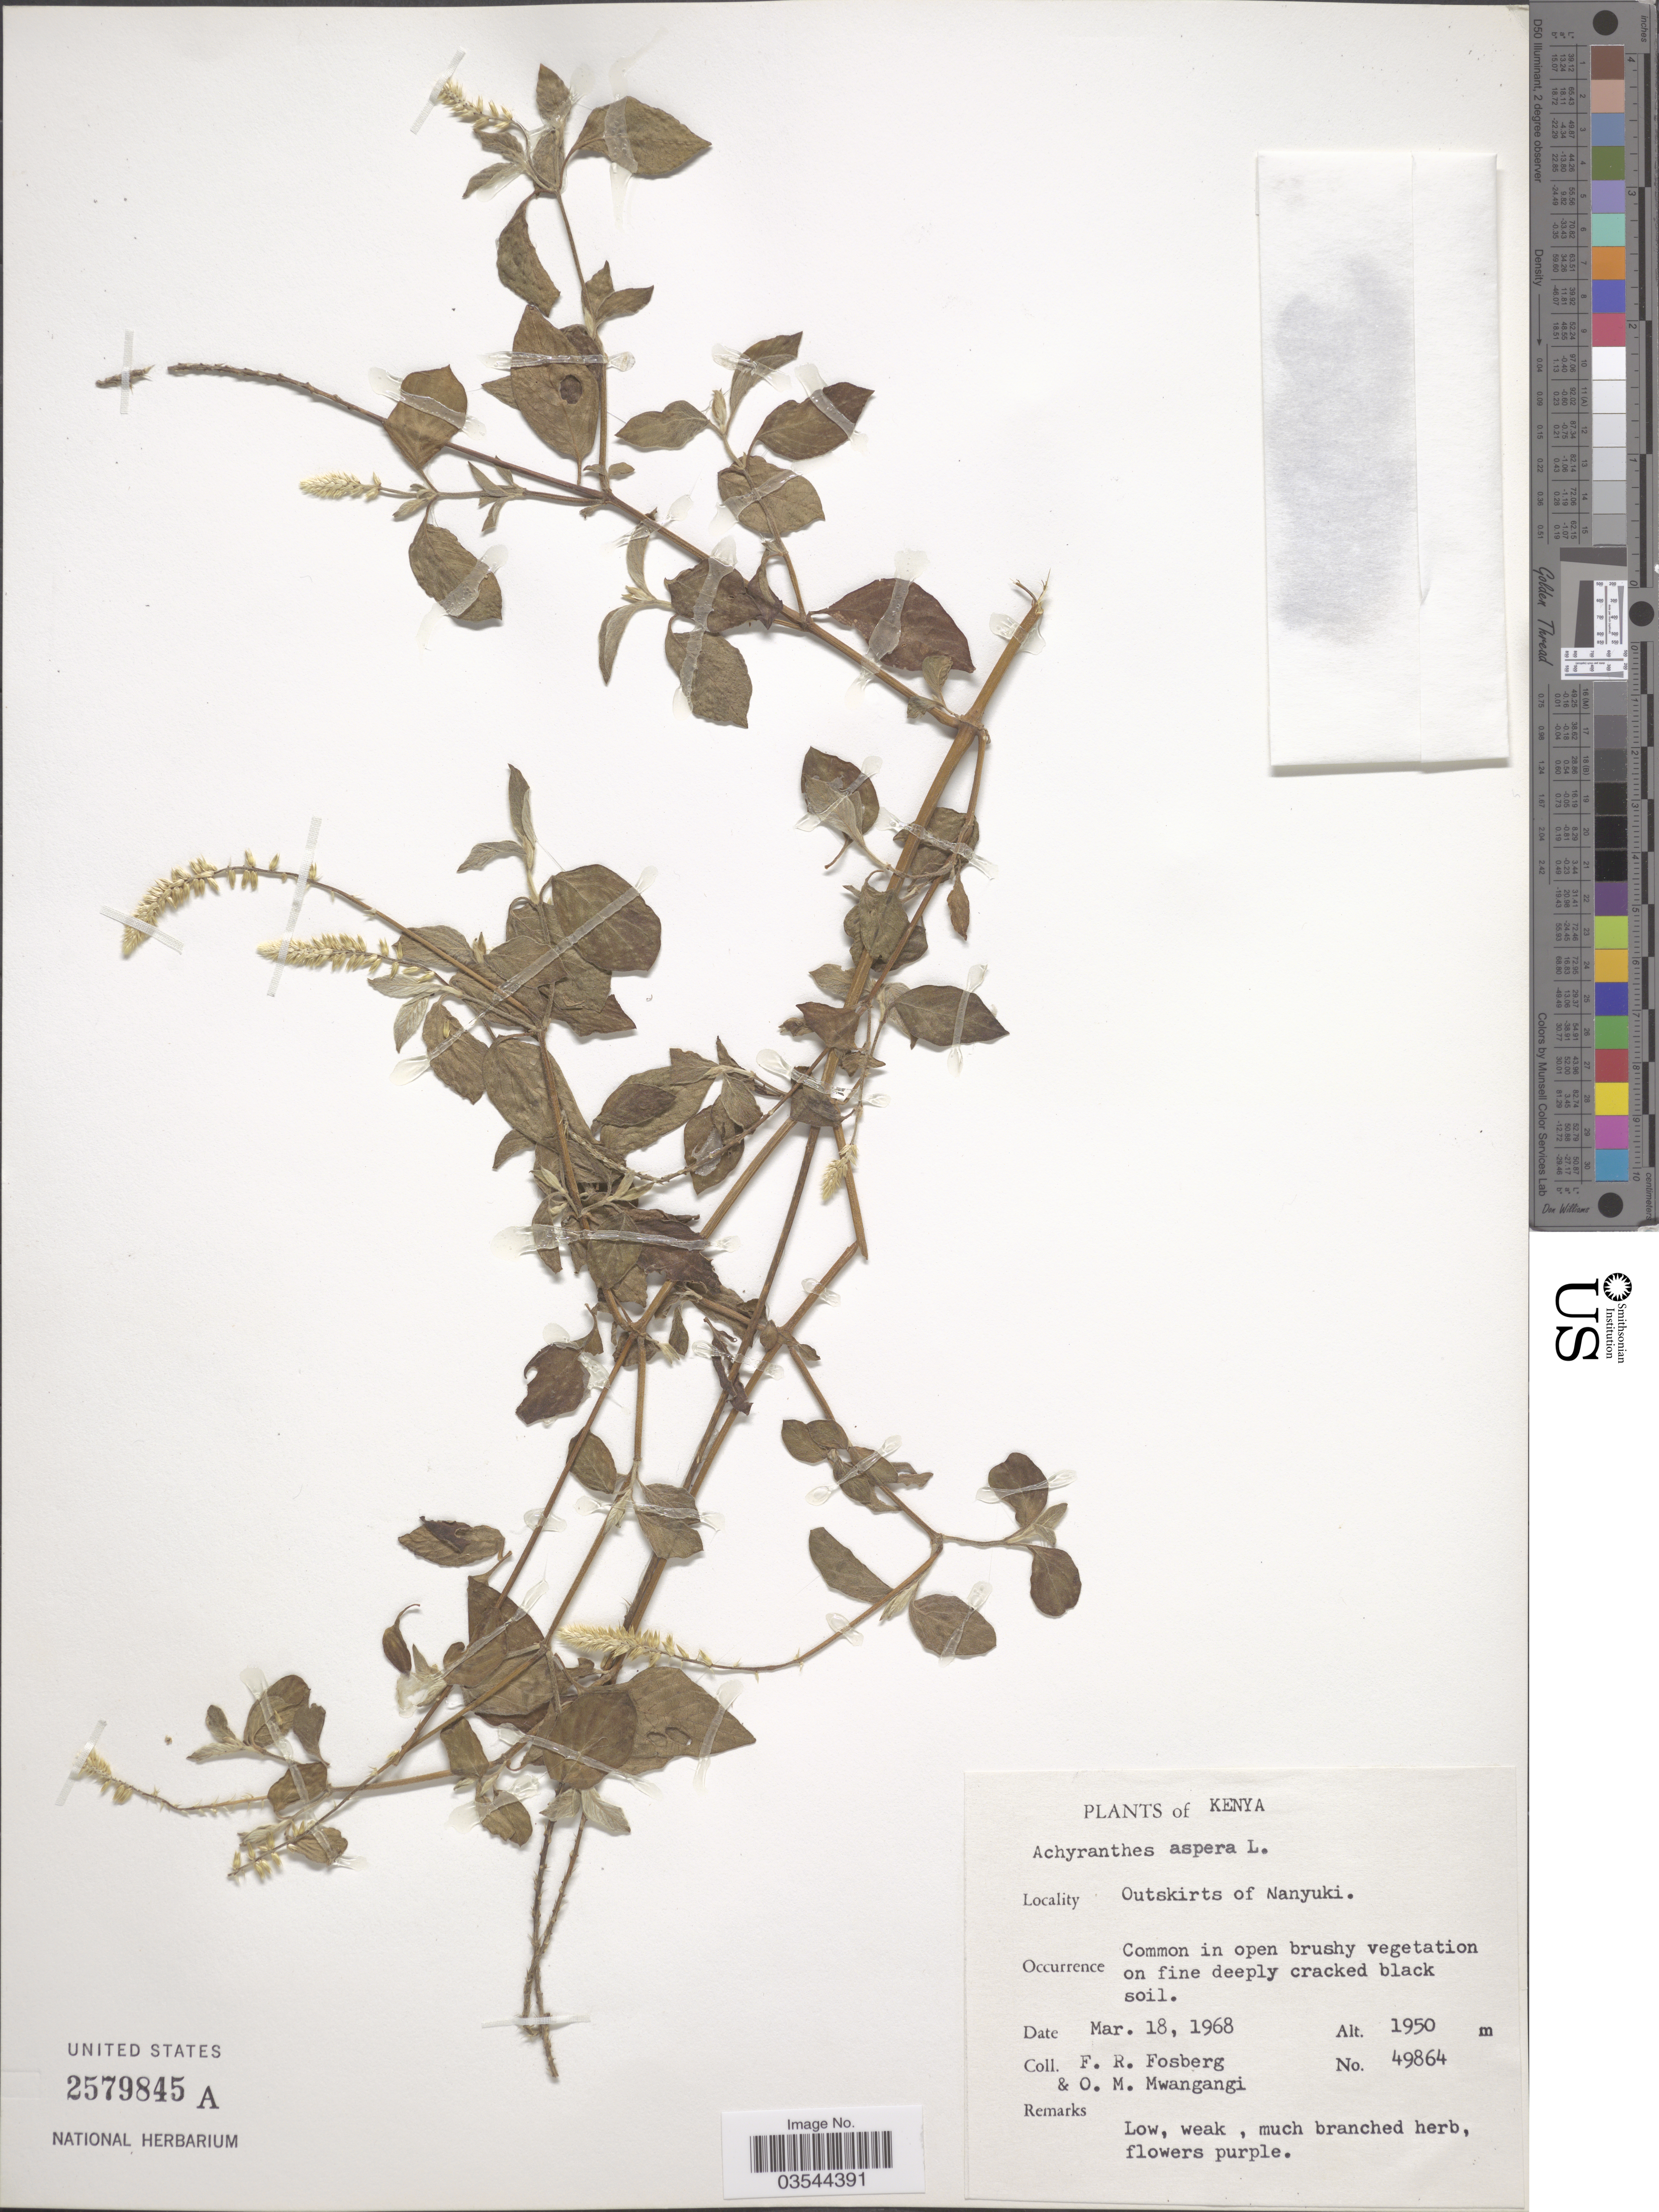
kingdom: Plantae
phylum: Tracheophyta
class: Magnoliopsida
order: Caryophyllales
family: Amaranthaceae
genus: Achyranthes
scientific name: Achyranthes aspera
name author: L.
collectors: F. R. Fosberg & O. M. Mwangangi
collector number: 49864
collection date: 1968-03-18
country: Kenya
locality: Outskirts of Nanyuki.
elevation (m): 1950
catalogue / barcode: US 2579845A